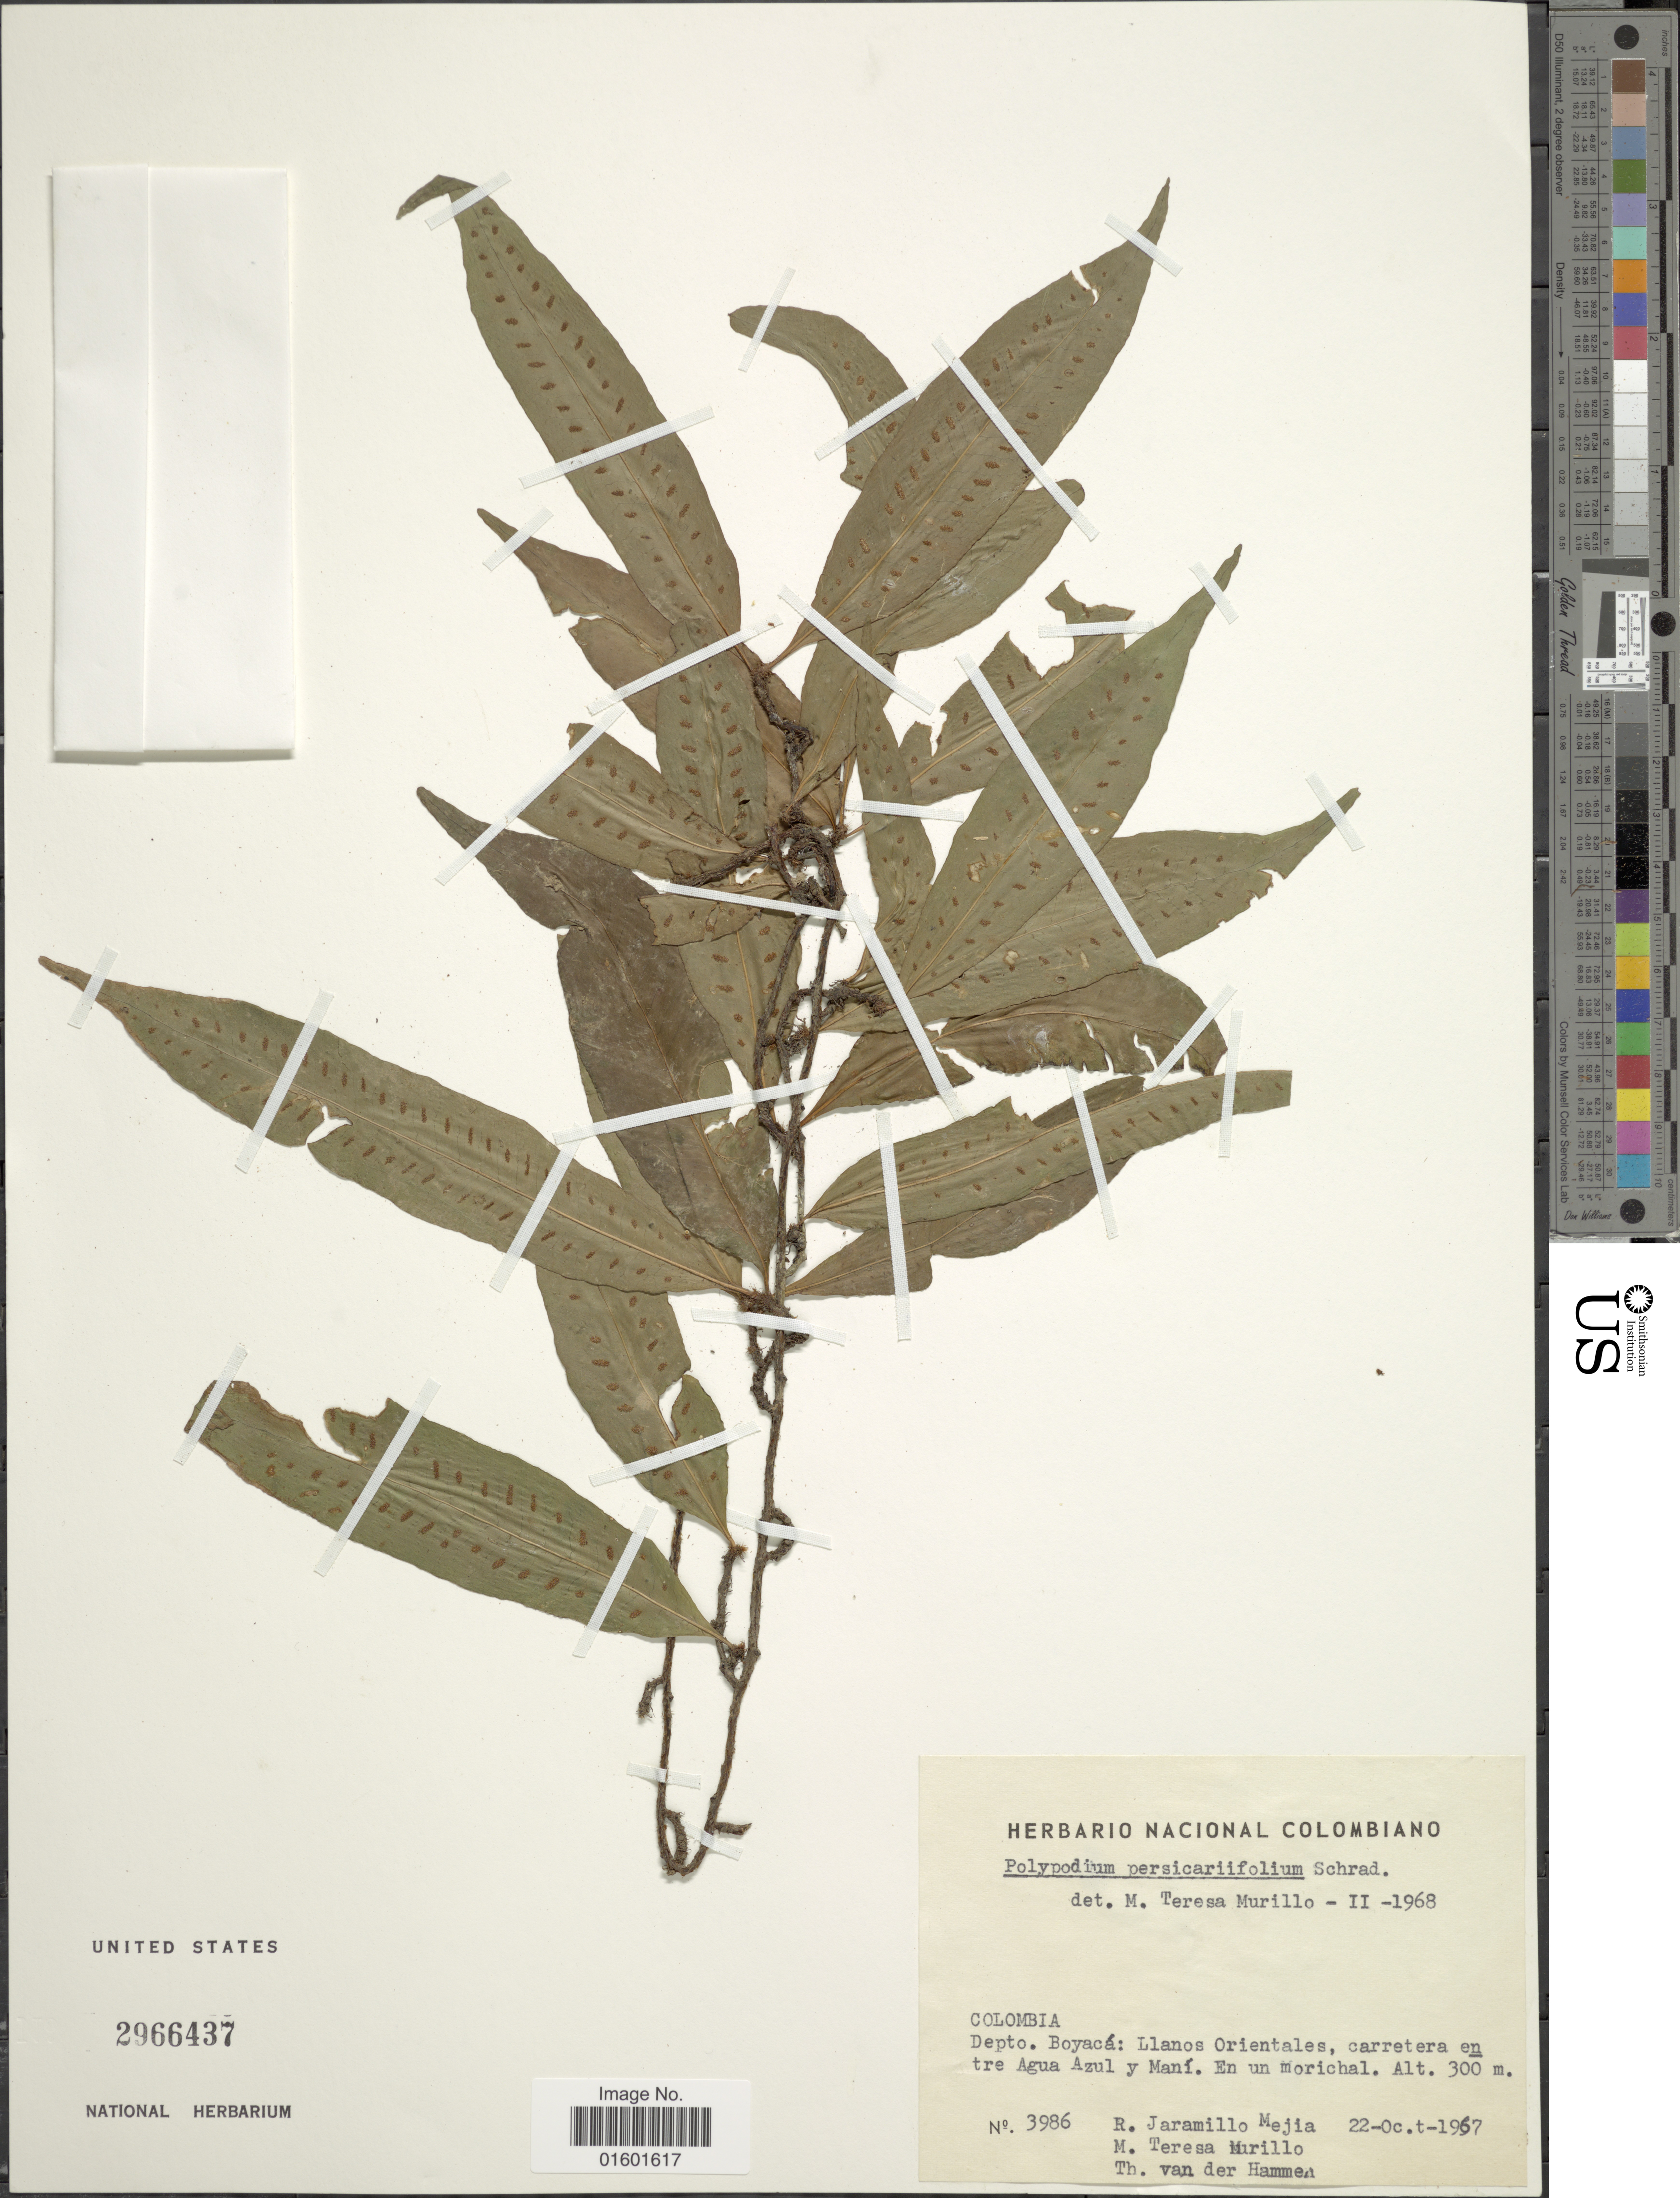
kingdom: Plantae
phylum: Tracheophyta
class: Polypodiopsida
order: Polypodiales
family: Polypodiaceae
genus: Microgramma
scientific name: Microgramma persicariifolia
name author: (Schrad.) C. Presl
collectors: R. Jaramillo M., M. Murillo & T. Hammen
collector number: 3986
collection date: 1967-10-22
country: Colombia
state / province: Boyacá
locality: Llanos Orientales, carretera entre Agua Azul y Mani. En un morichal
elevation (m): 300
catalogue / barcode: US 2966437